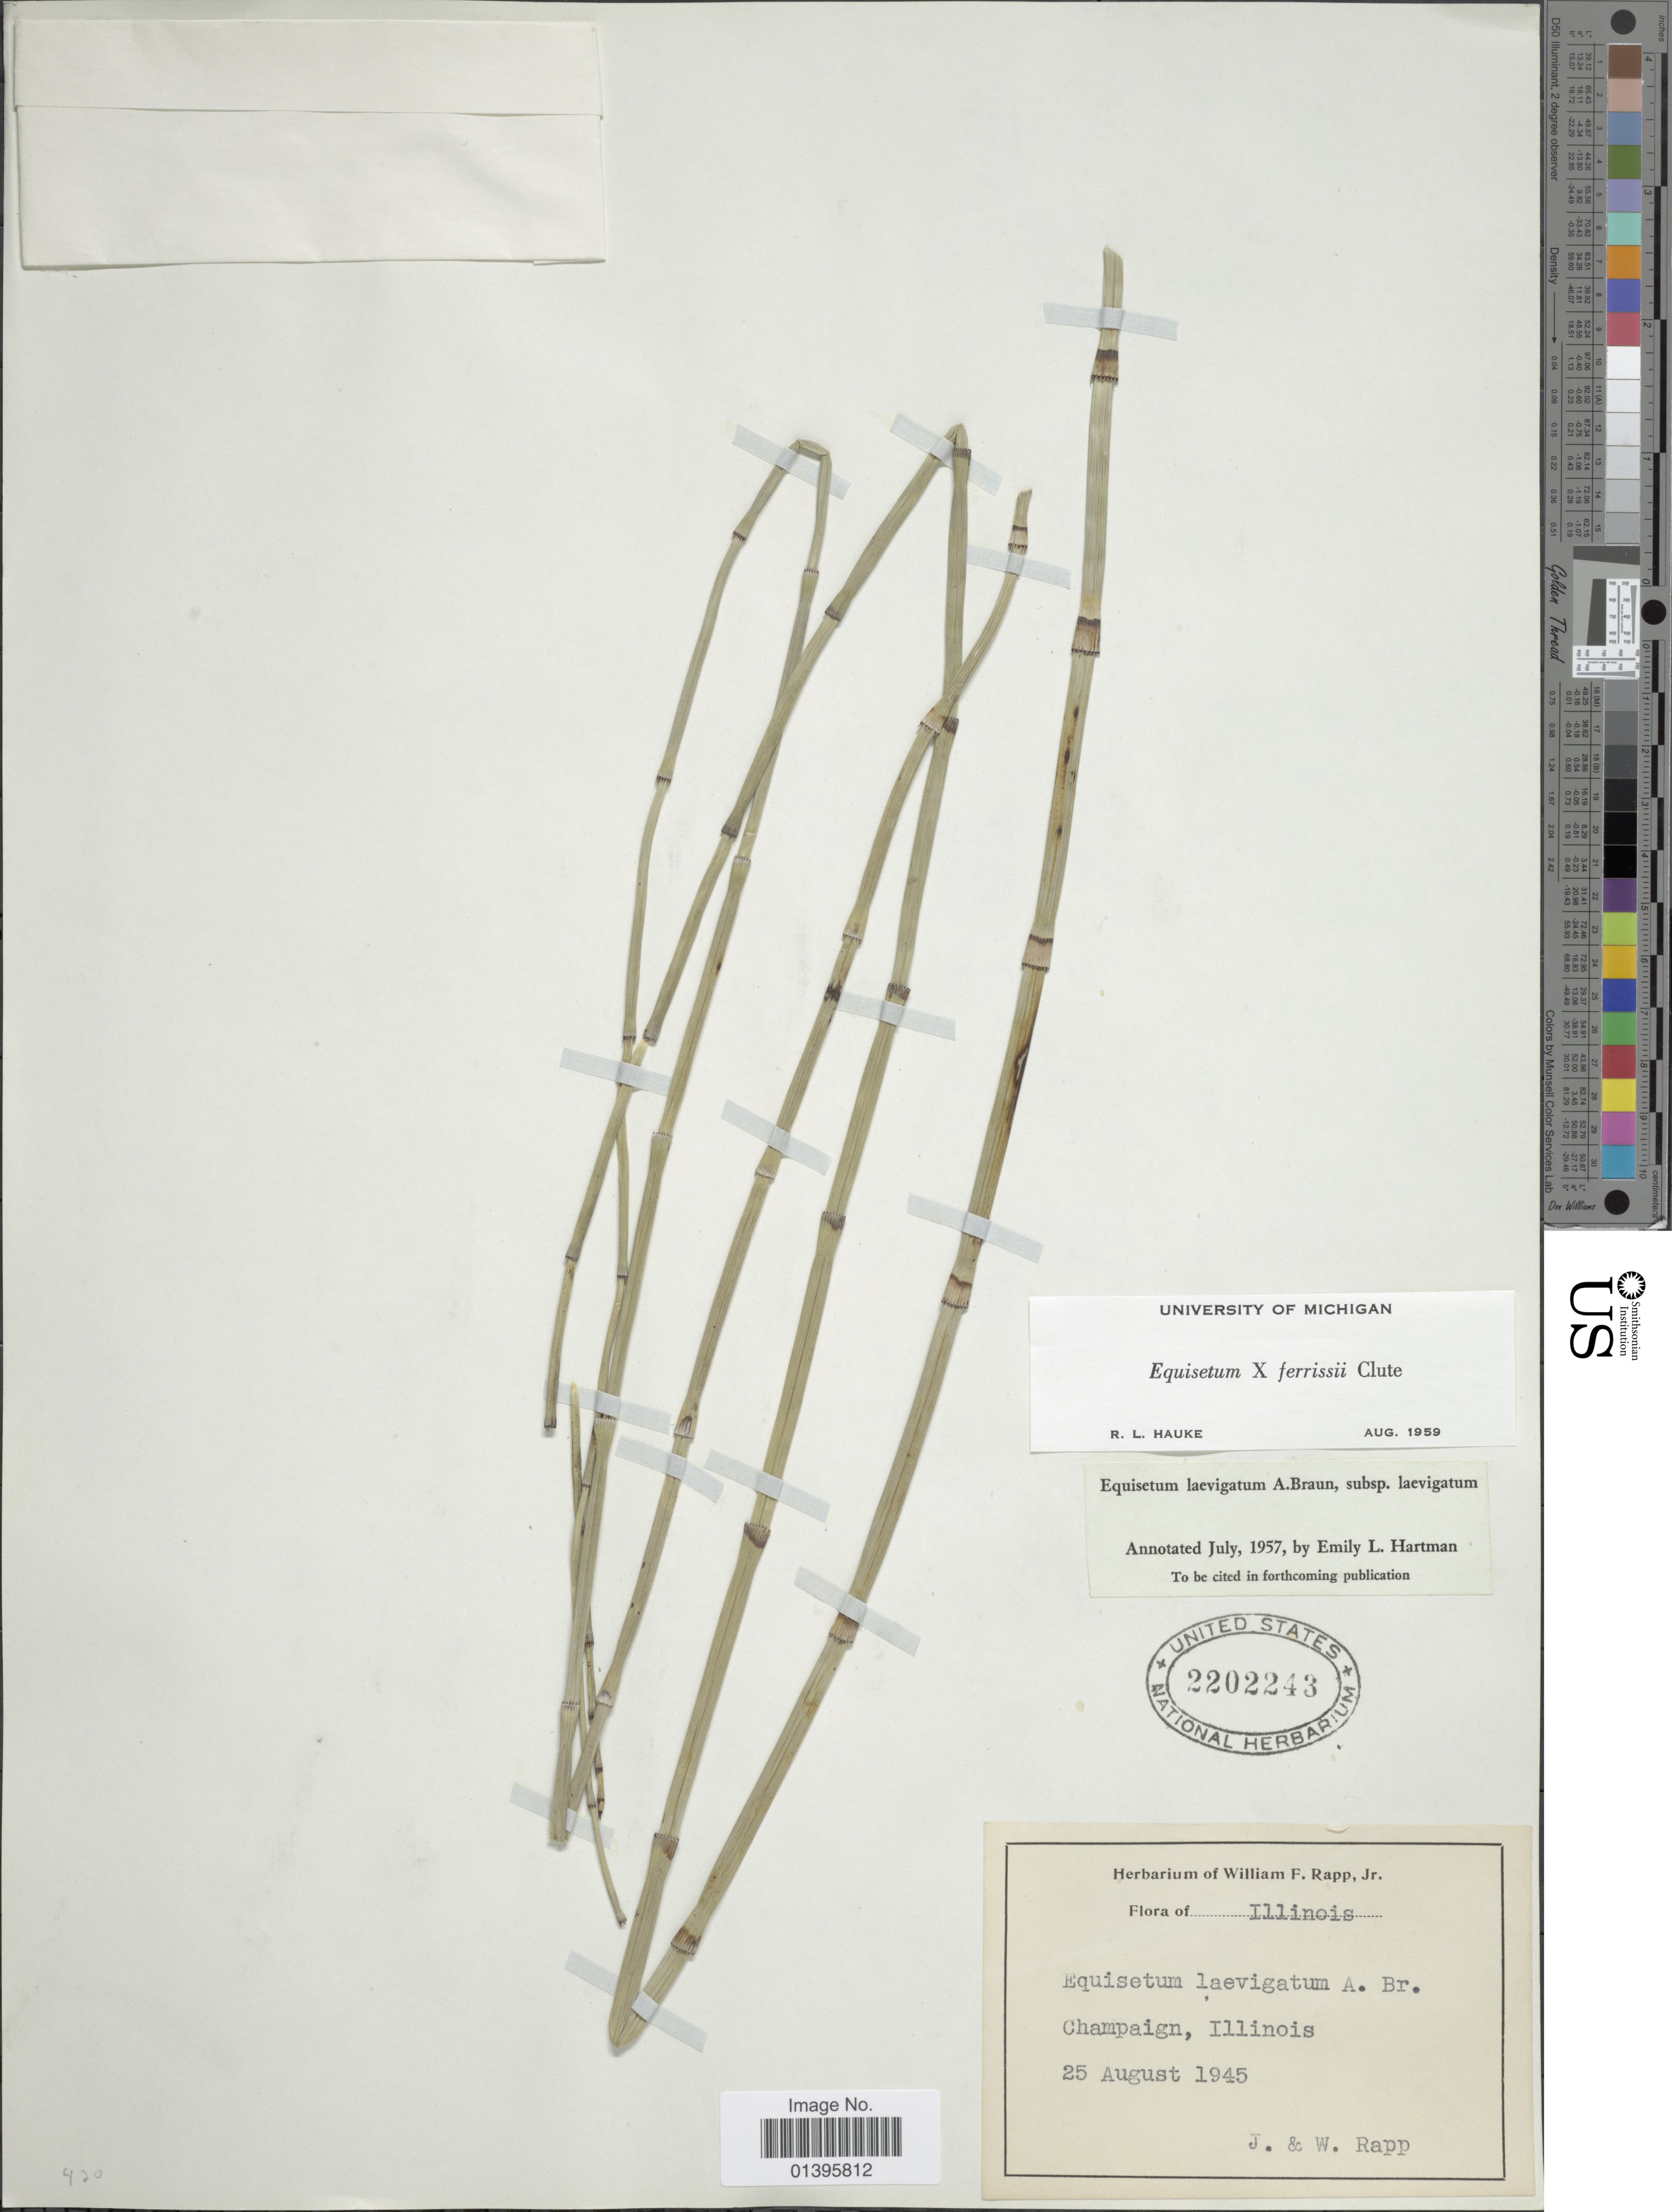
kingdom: Plantae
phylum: Tracheophyta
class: Polypodiopsida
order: Equisetales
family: Equisetaceae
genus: Equisetum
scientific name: Equisetum x ferrissii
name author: Clute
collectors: J. Rapp & W. Rapp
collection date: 1945-08-25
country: United States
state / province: Illinois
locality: Champaign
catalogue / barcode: US 2202243